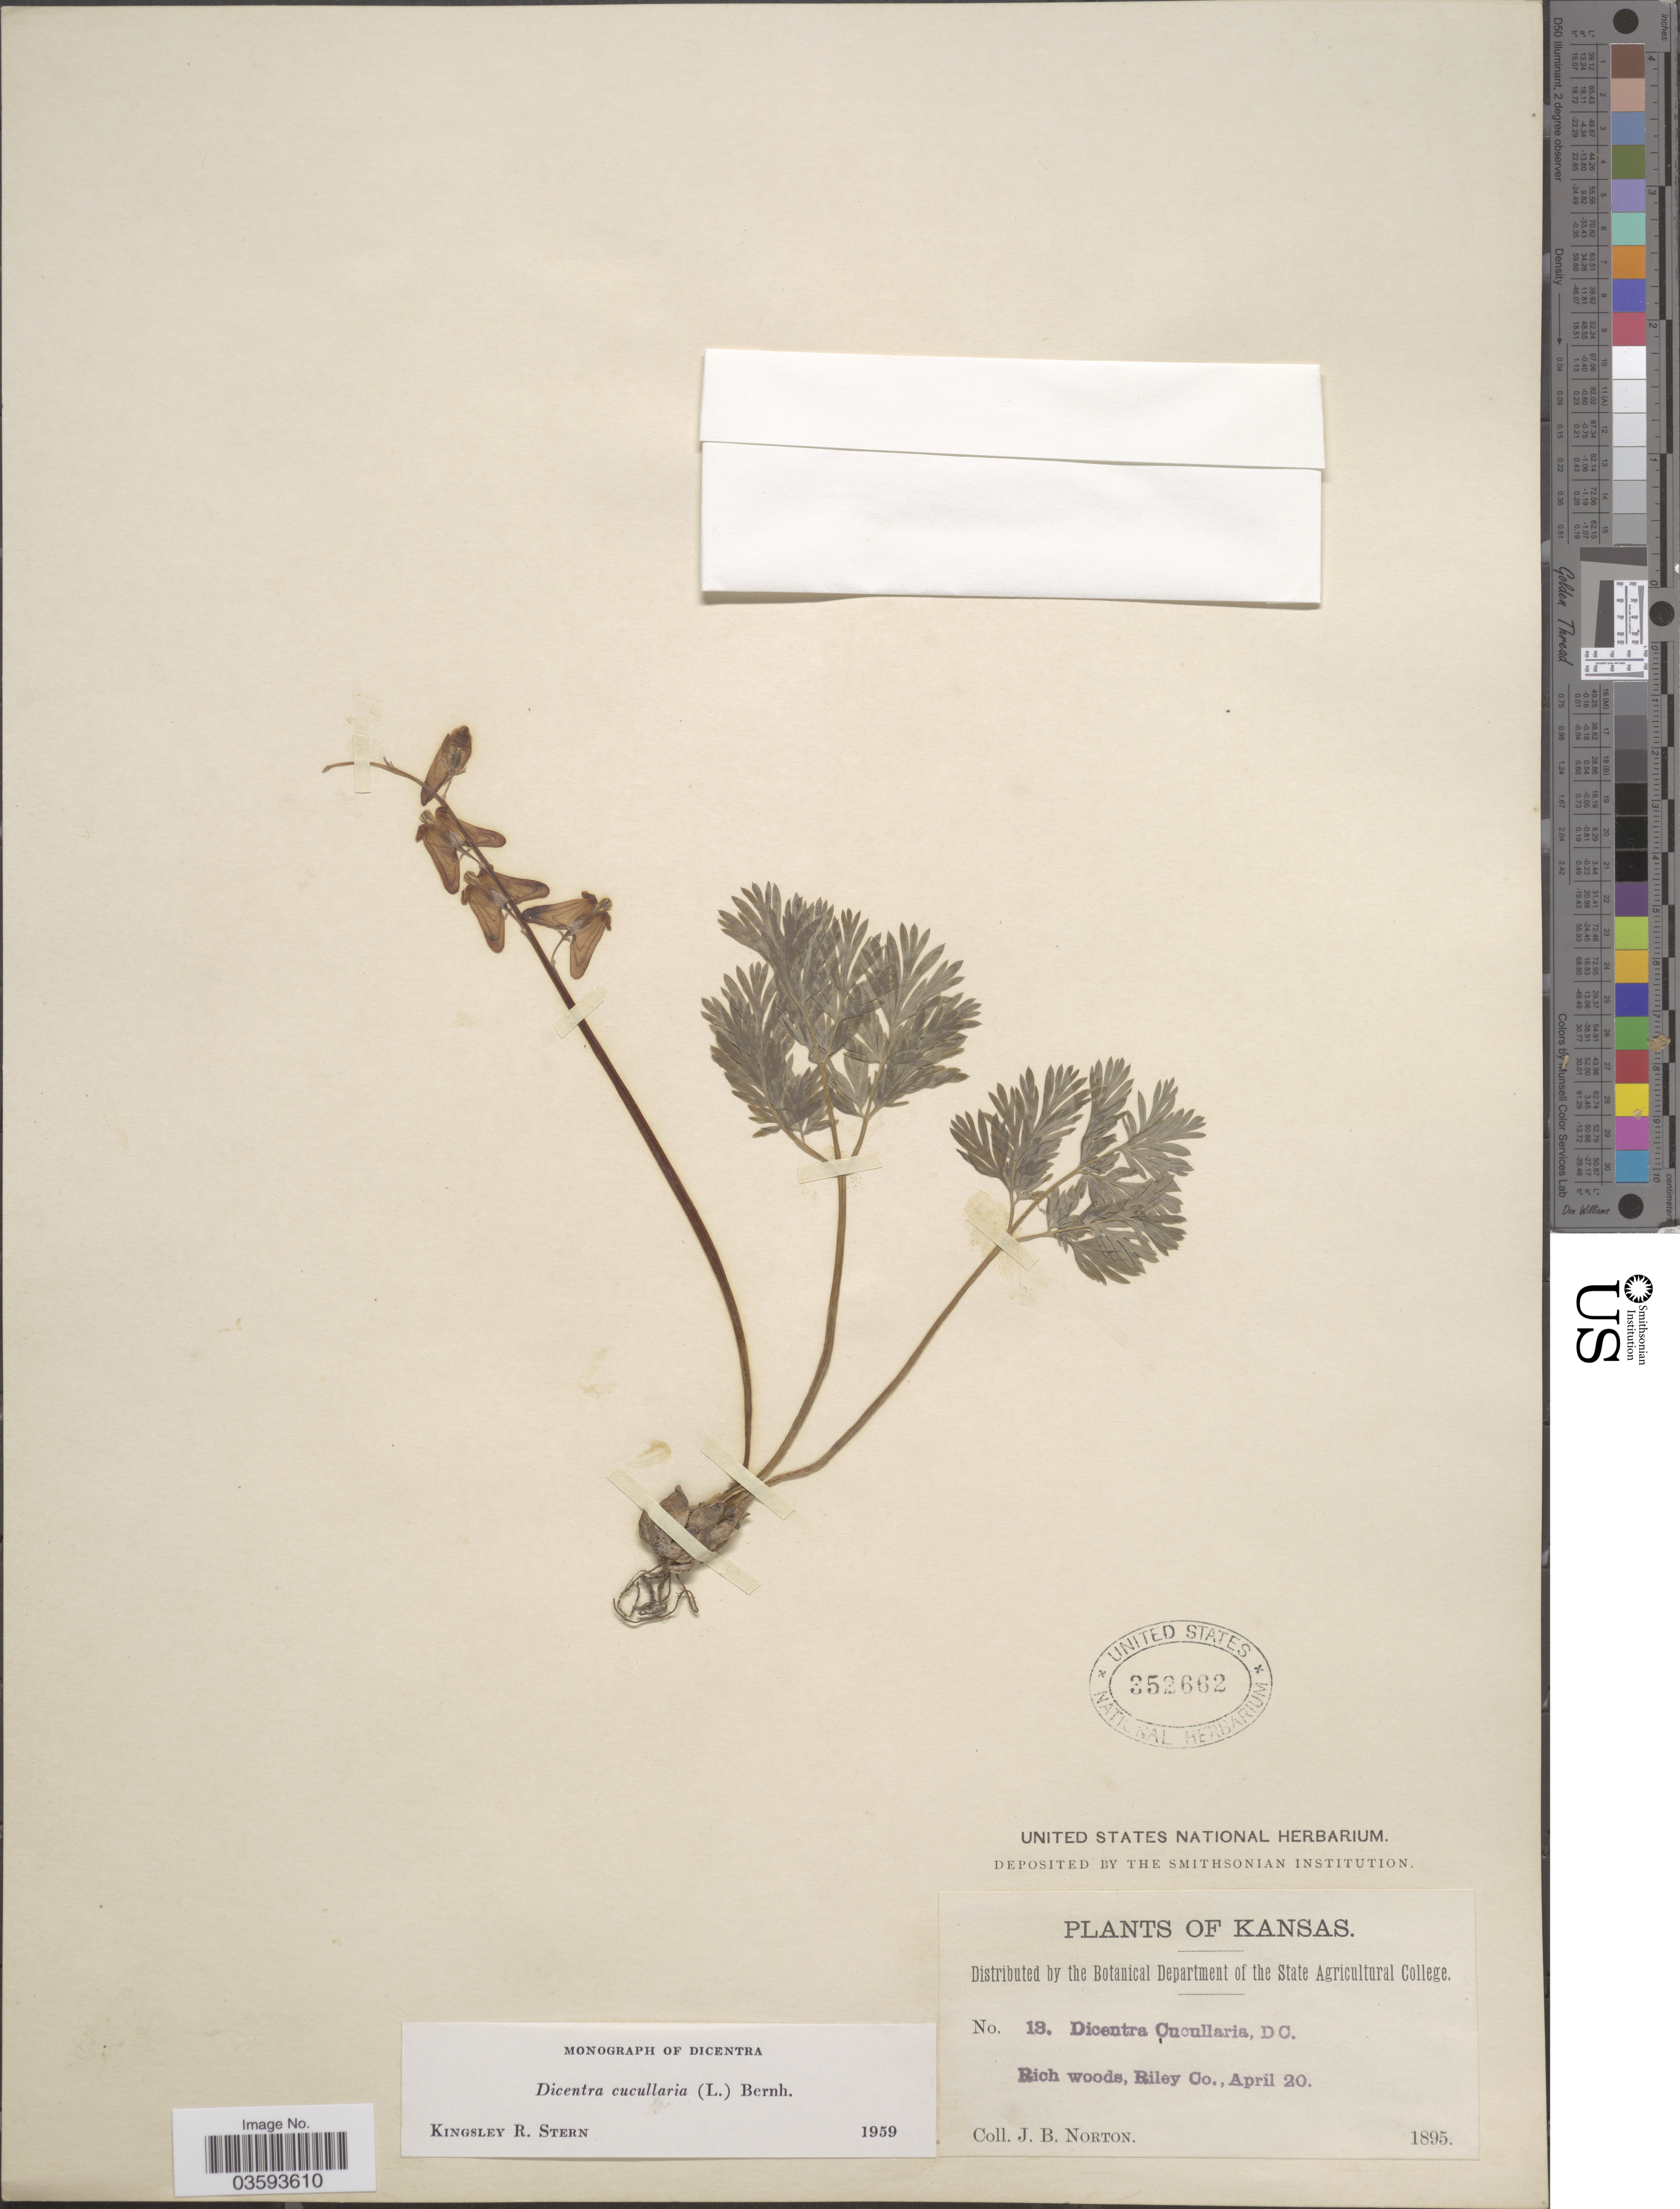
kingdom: Plantae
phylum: Tracheophyta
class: Magnoliopsida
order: Ranunculales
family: Papaveraceae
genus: Dicentra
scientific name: Dicentra cucullaria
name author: (L.) Bernh.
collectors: J. B. Norton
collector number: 13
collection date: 1895-04-20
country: United States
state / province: Kansas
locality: Riley Co.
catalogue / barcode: US 352662